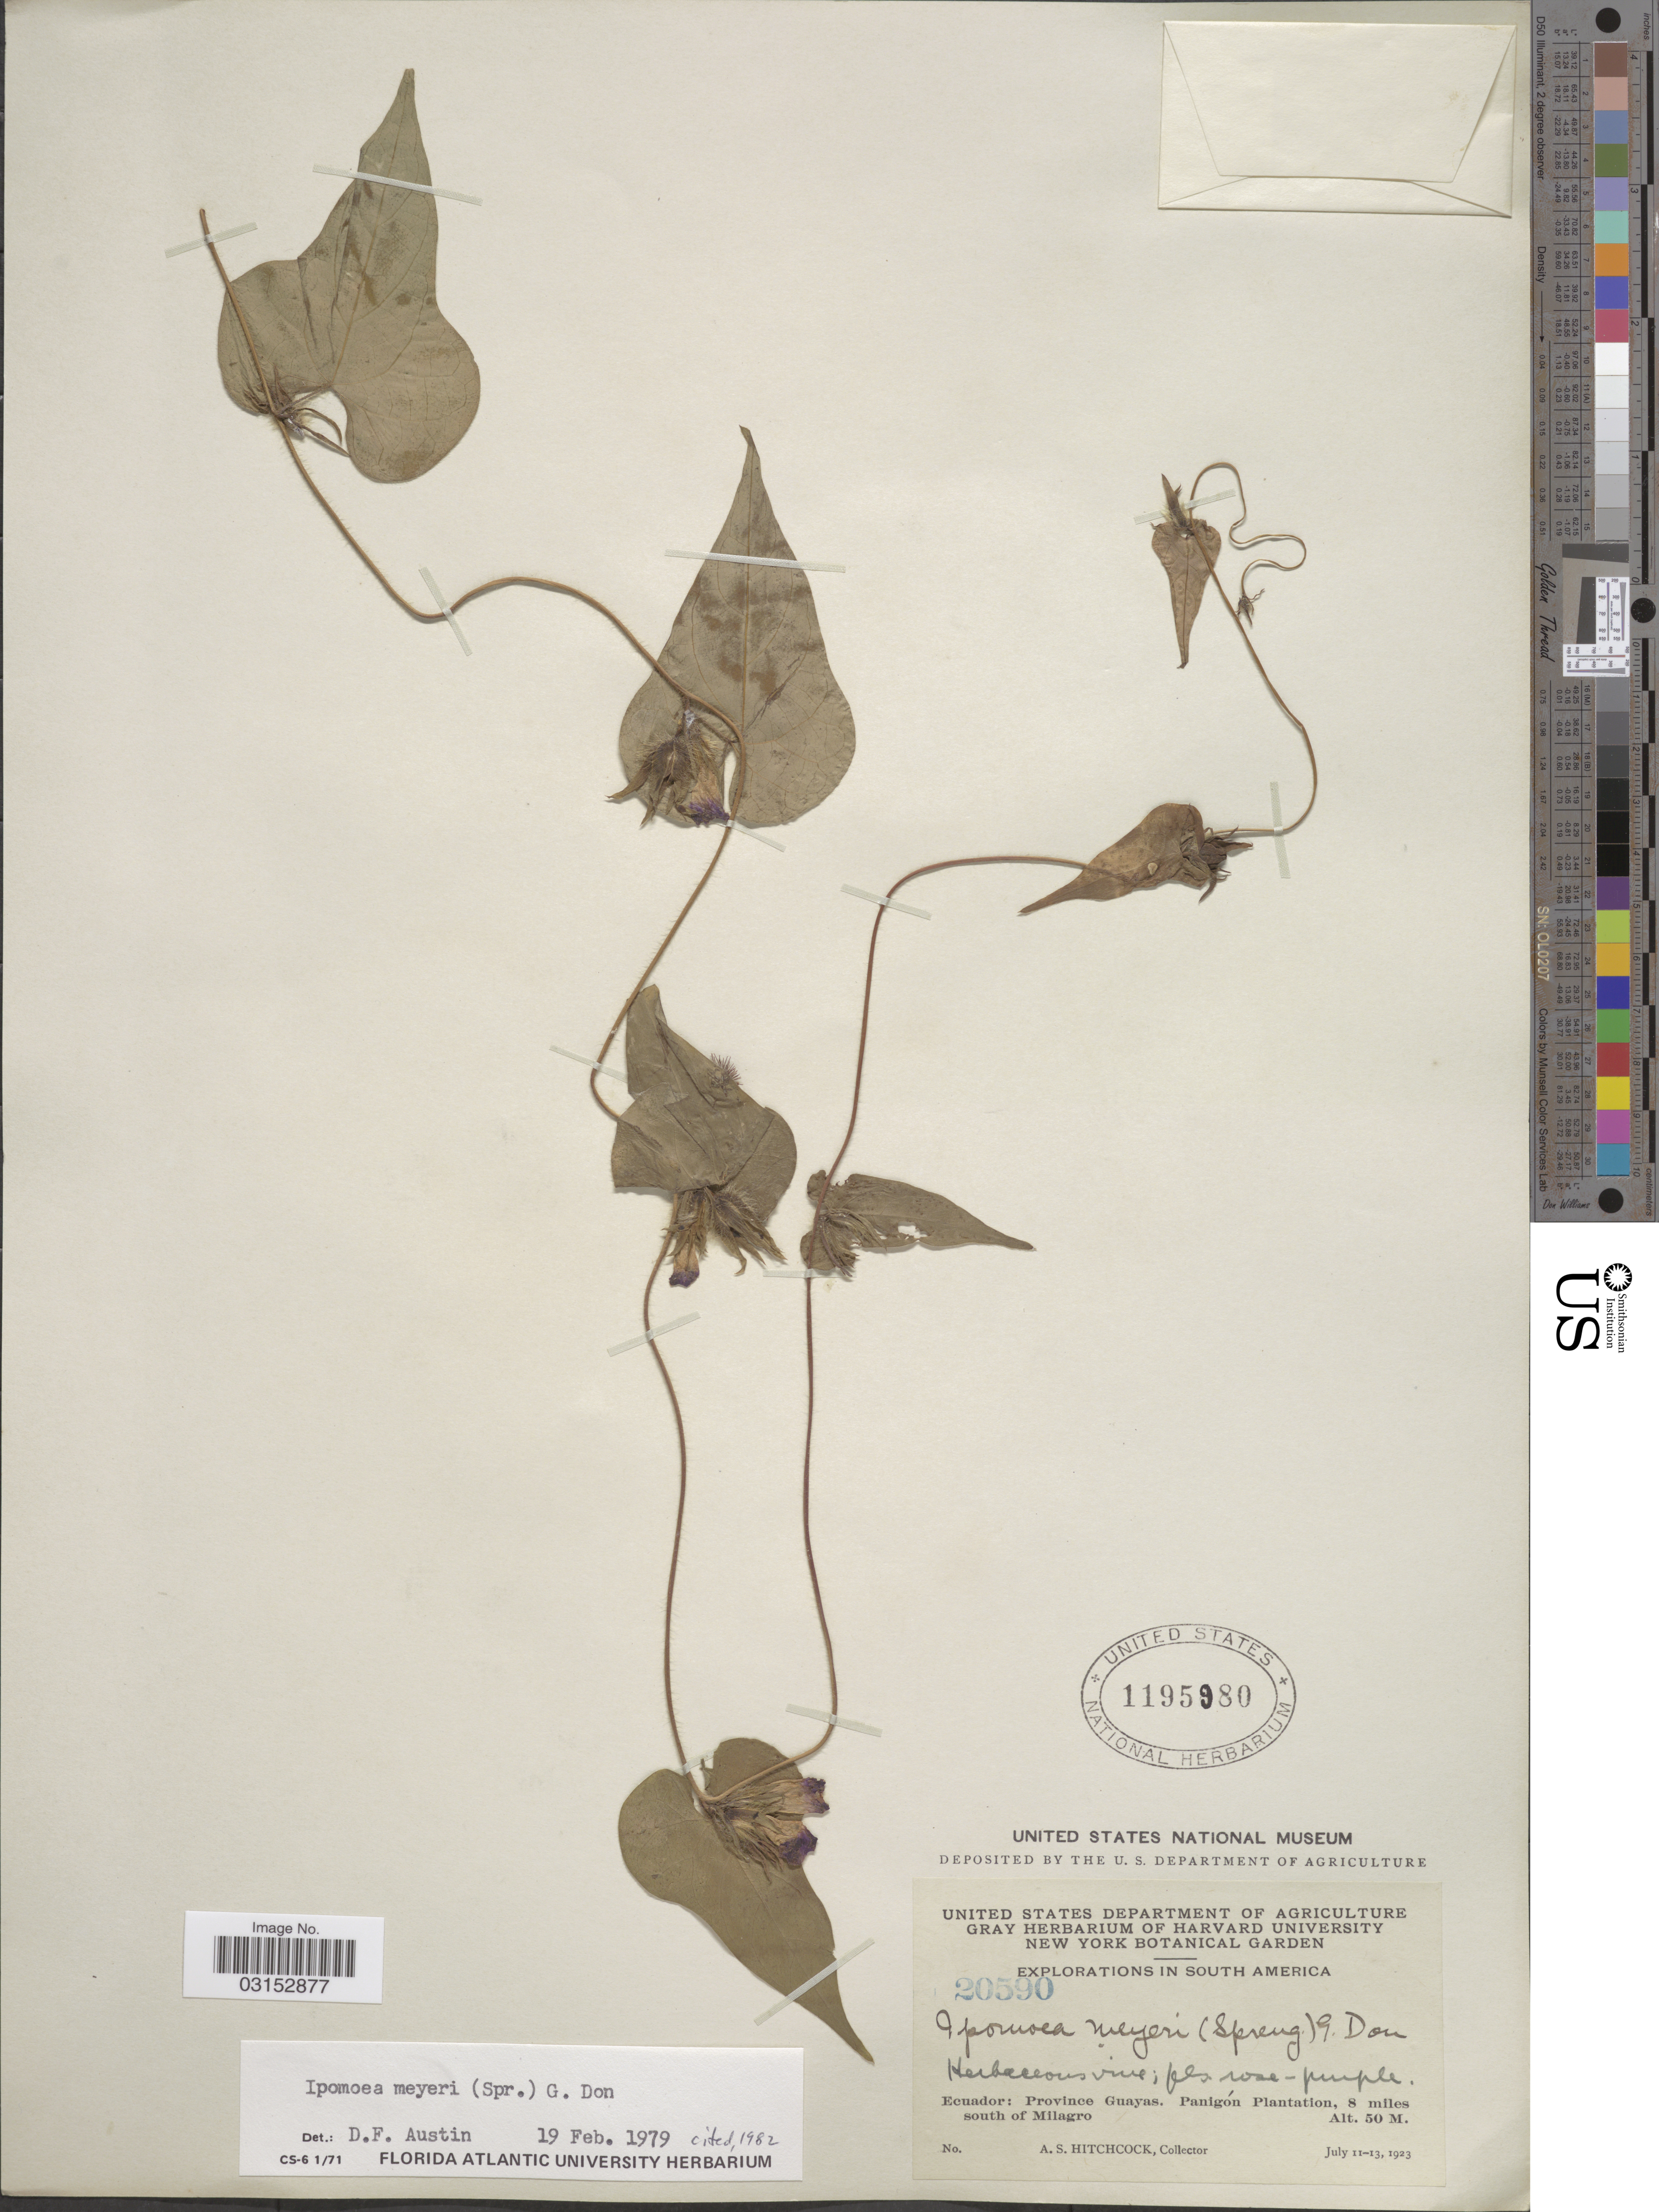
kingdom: Plantae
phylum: Tracheophyta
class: Magnoliopsida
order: Solanales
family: Convolvulaceae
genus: Ipomoea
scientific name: Ipomoea meyeri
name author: (Spreng.) G. Don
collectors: A. S. Hitchcock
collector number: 20590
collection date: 1923-07-11/1923-07-13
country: Ecuador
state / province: Guayas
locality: Panigón Plantation, 8 miles south of Milagro.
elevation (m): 50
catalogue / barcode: US 1195980